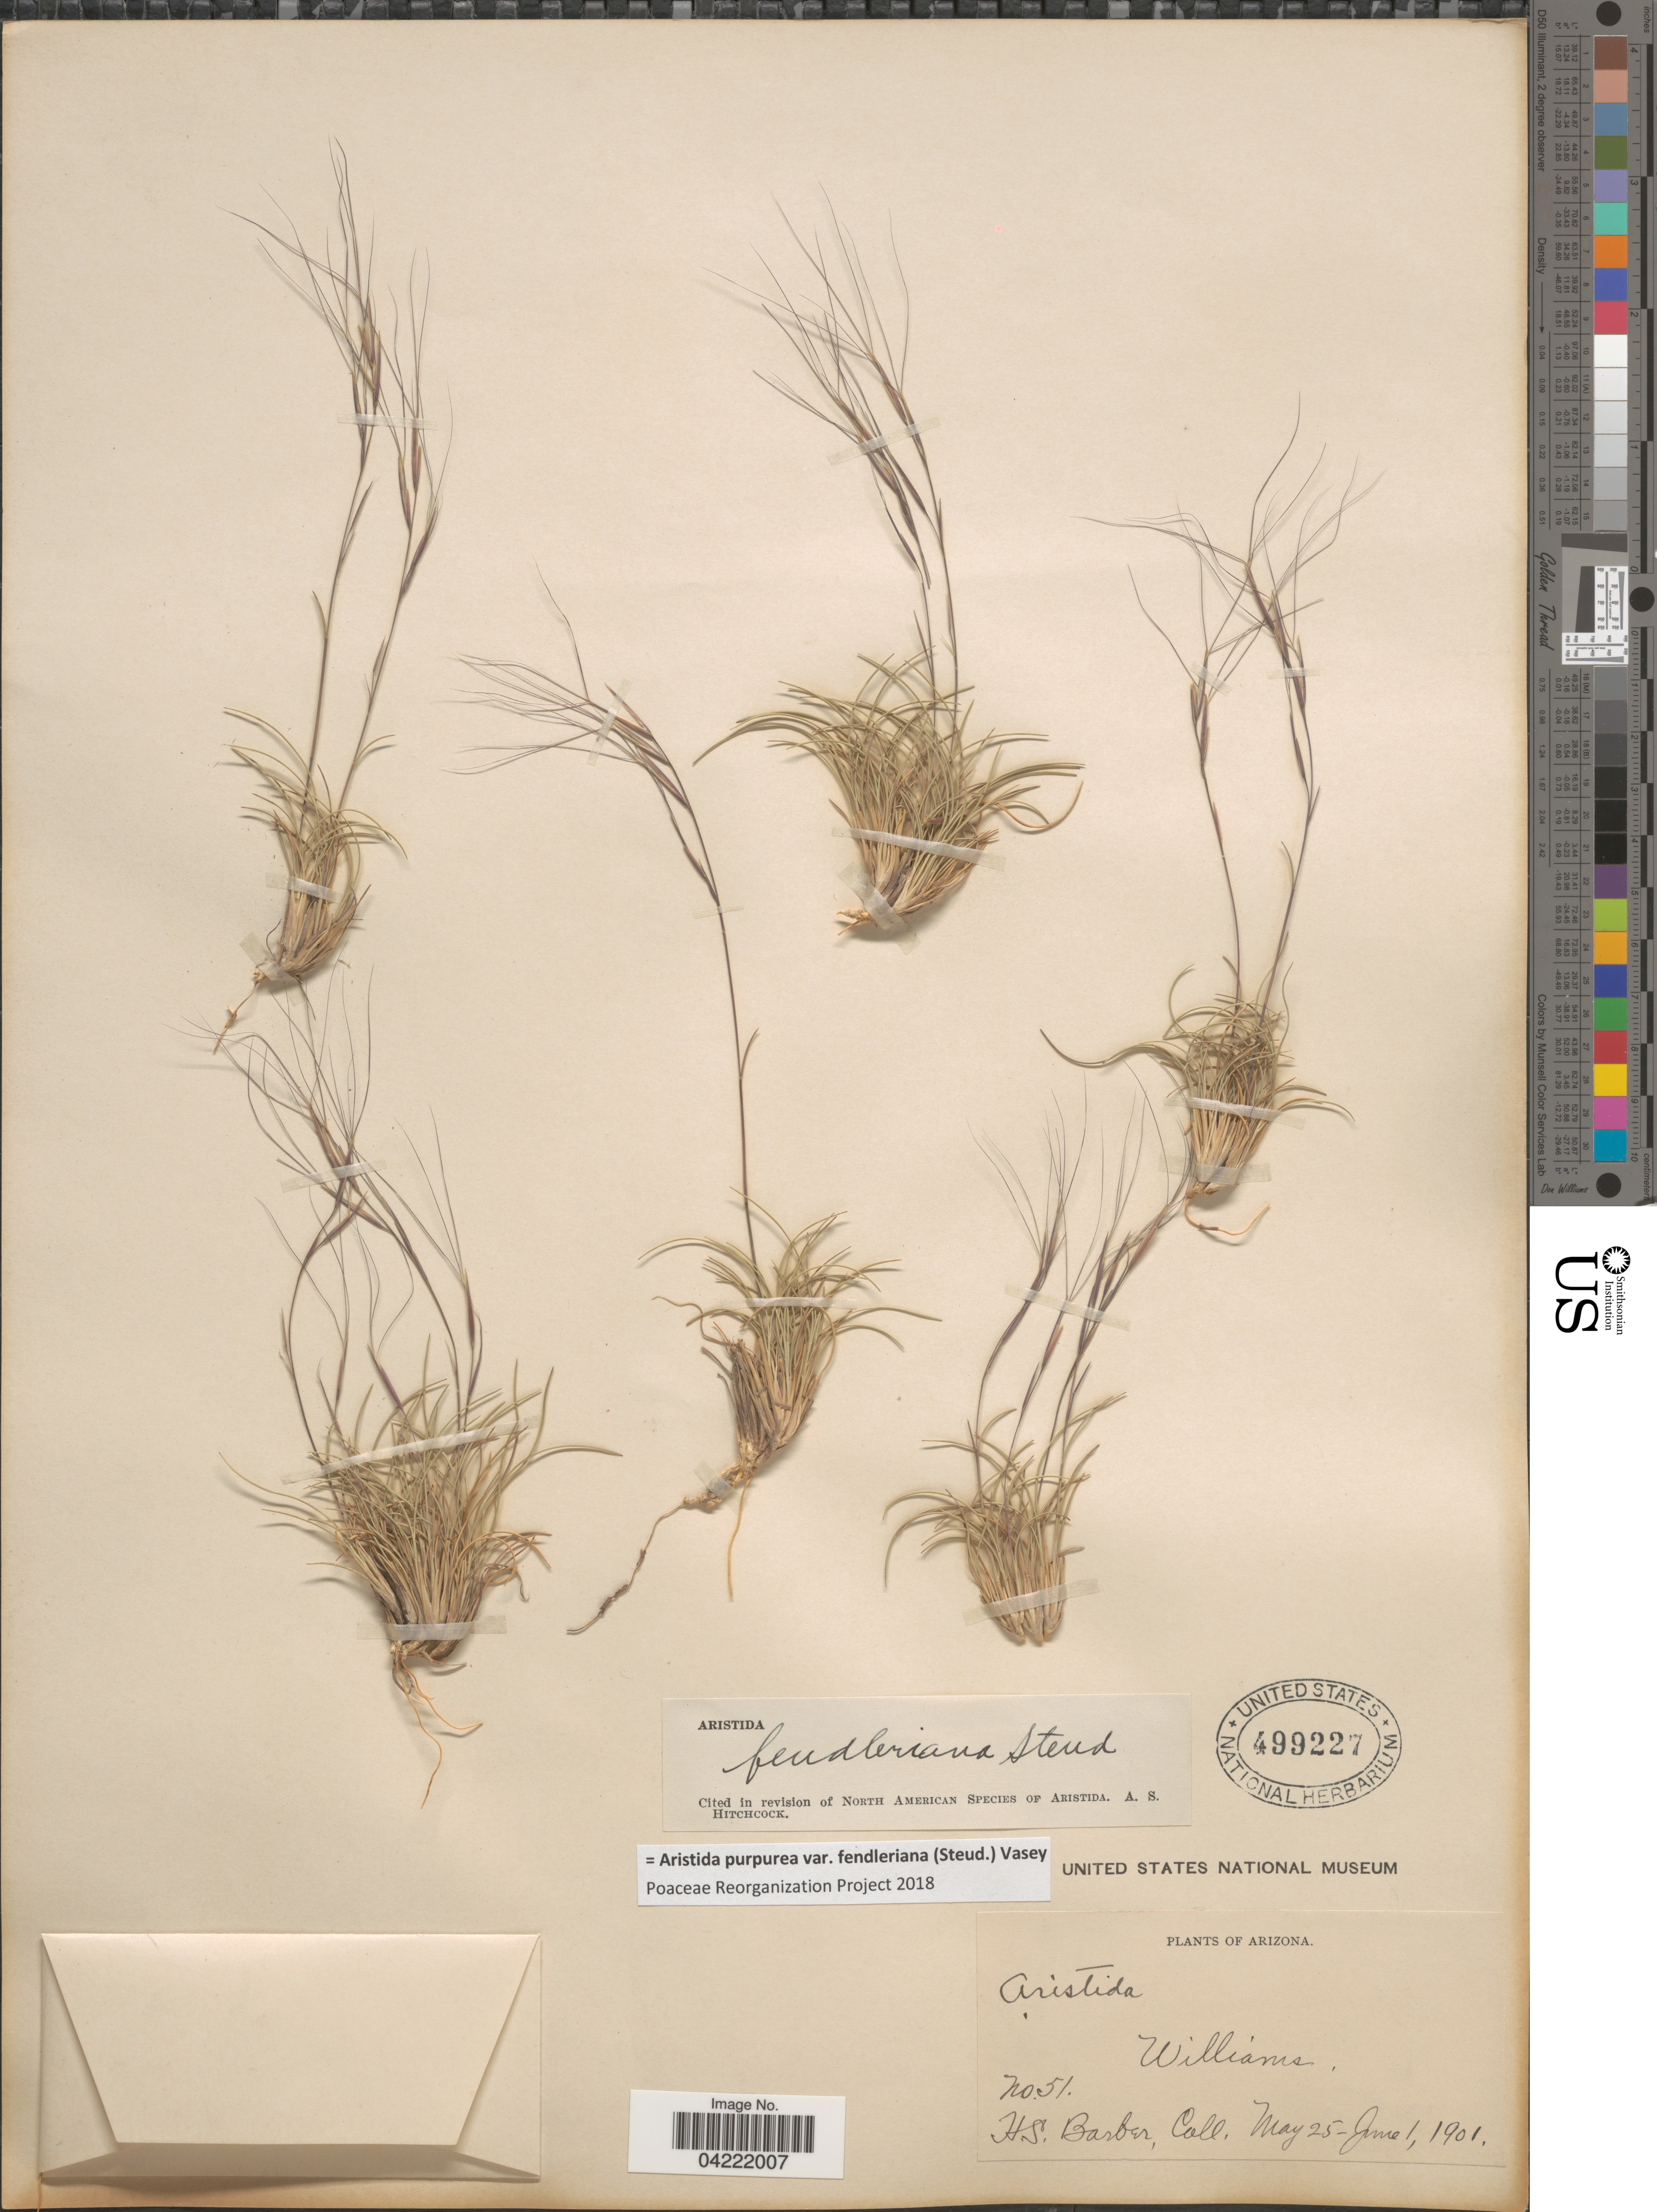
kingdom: Plantae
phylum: Tracheophyta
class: Liliopsida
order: Poales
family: Poaceae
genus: Aristida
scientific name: Aristida purpurea var. fendleriana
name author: (Steud.) Vasey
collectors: H. Barber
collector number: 51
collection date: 1901-05-25/1901-06-01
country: United States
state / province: Arizona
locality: Williams.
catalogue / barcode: US 499227